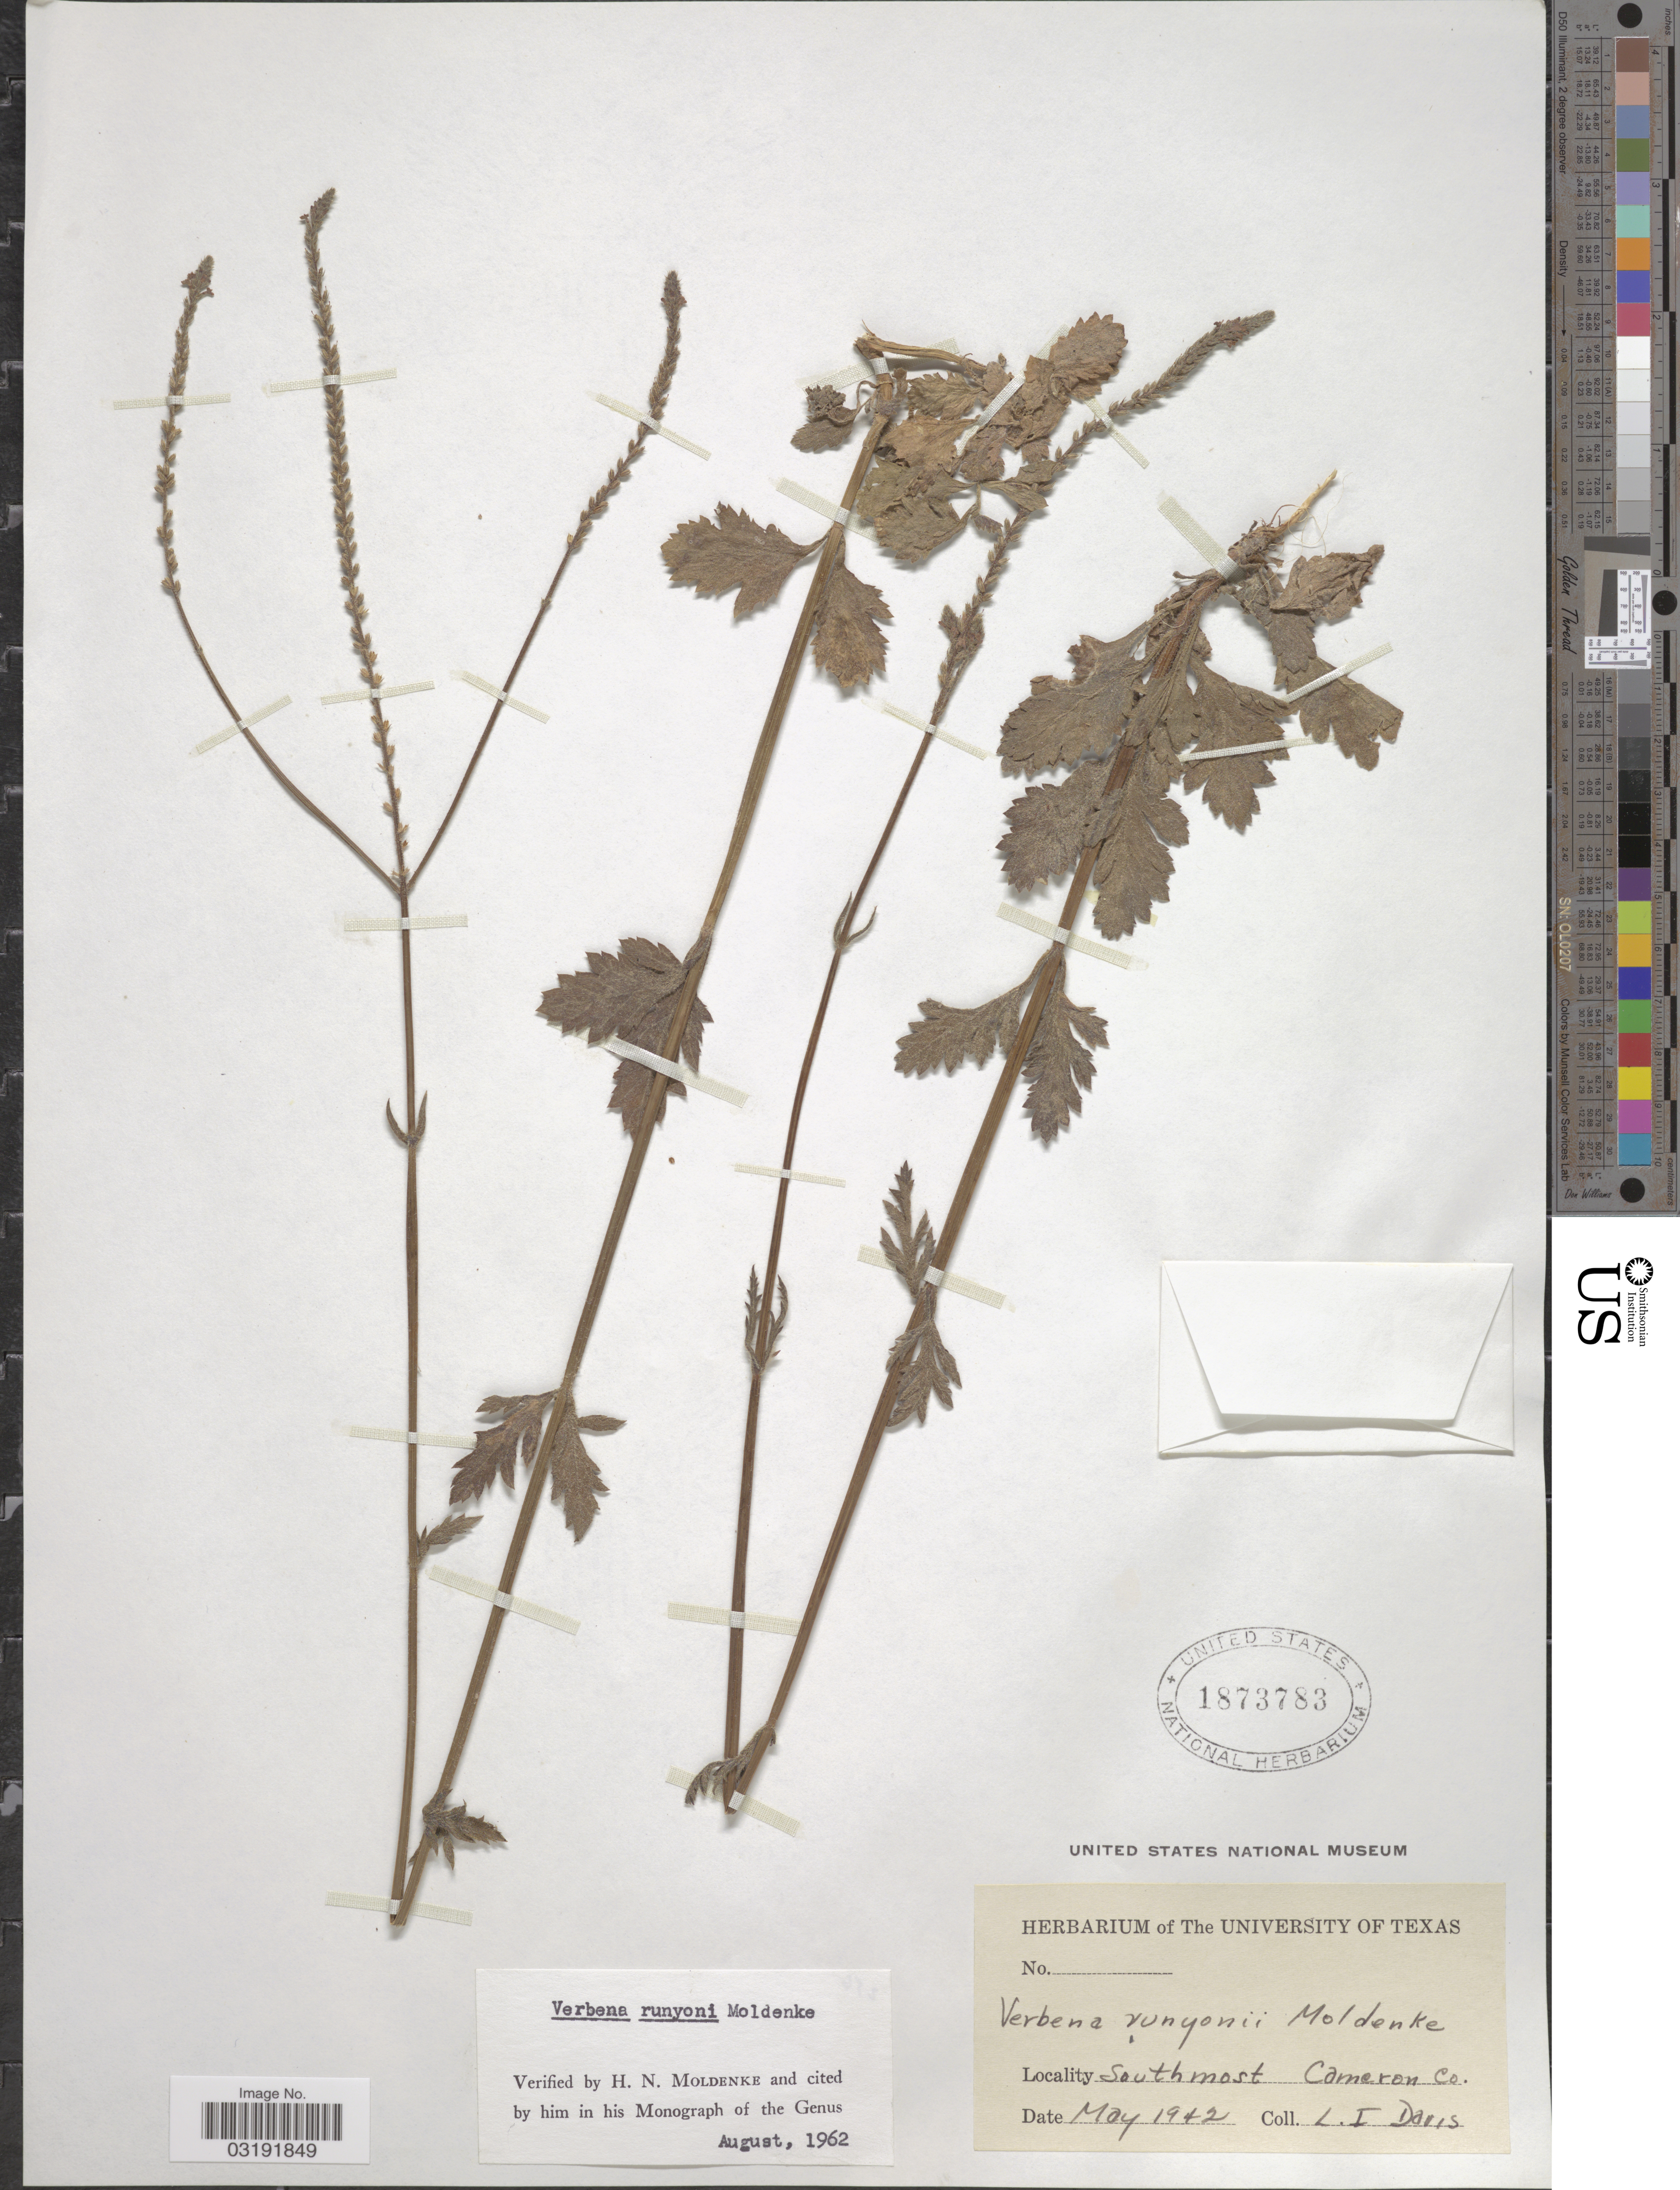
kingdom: Plantae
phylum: Tracheophyta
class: Magnoliopsida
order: Lamiales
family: Verbenaceae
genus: Verbena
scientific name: Verbena neomexicana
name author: (A. Gray) Small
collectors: L. Davis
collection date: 1942-05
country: United States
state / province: Texas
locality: Southmost Cameron Co.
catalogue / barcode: US 1873783